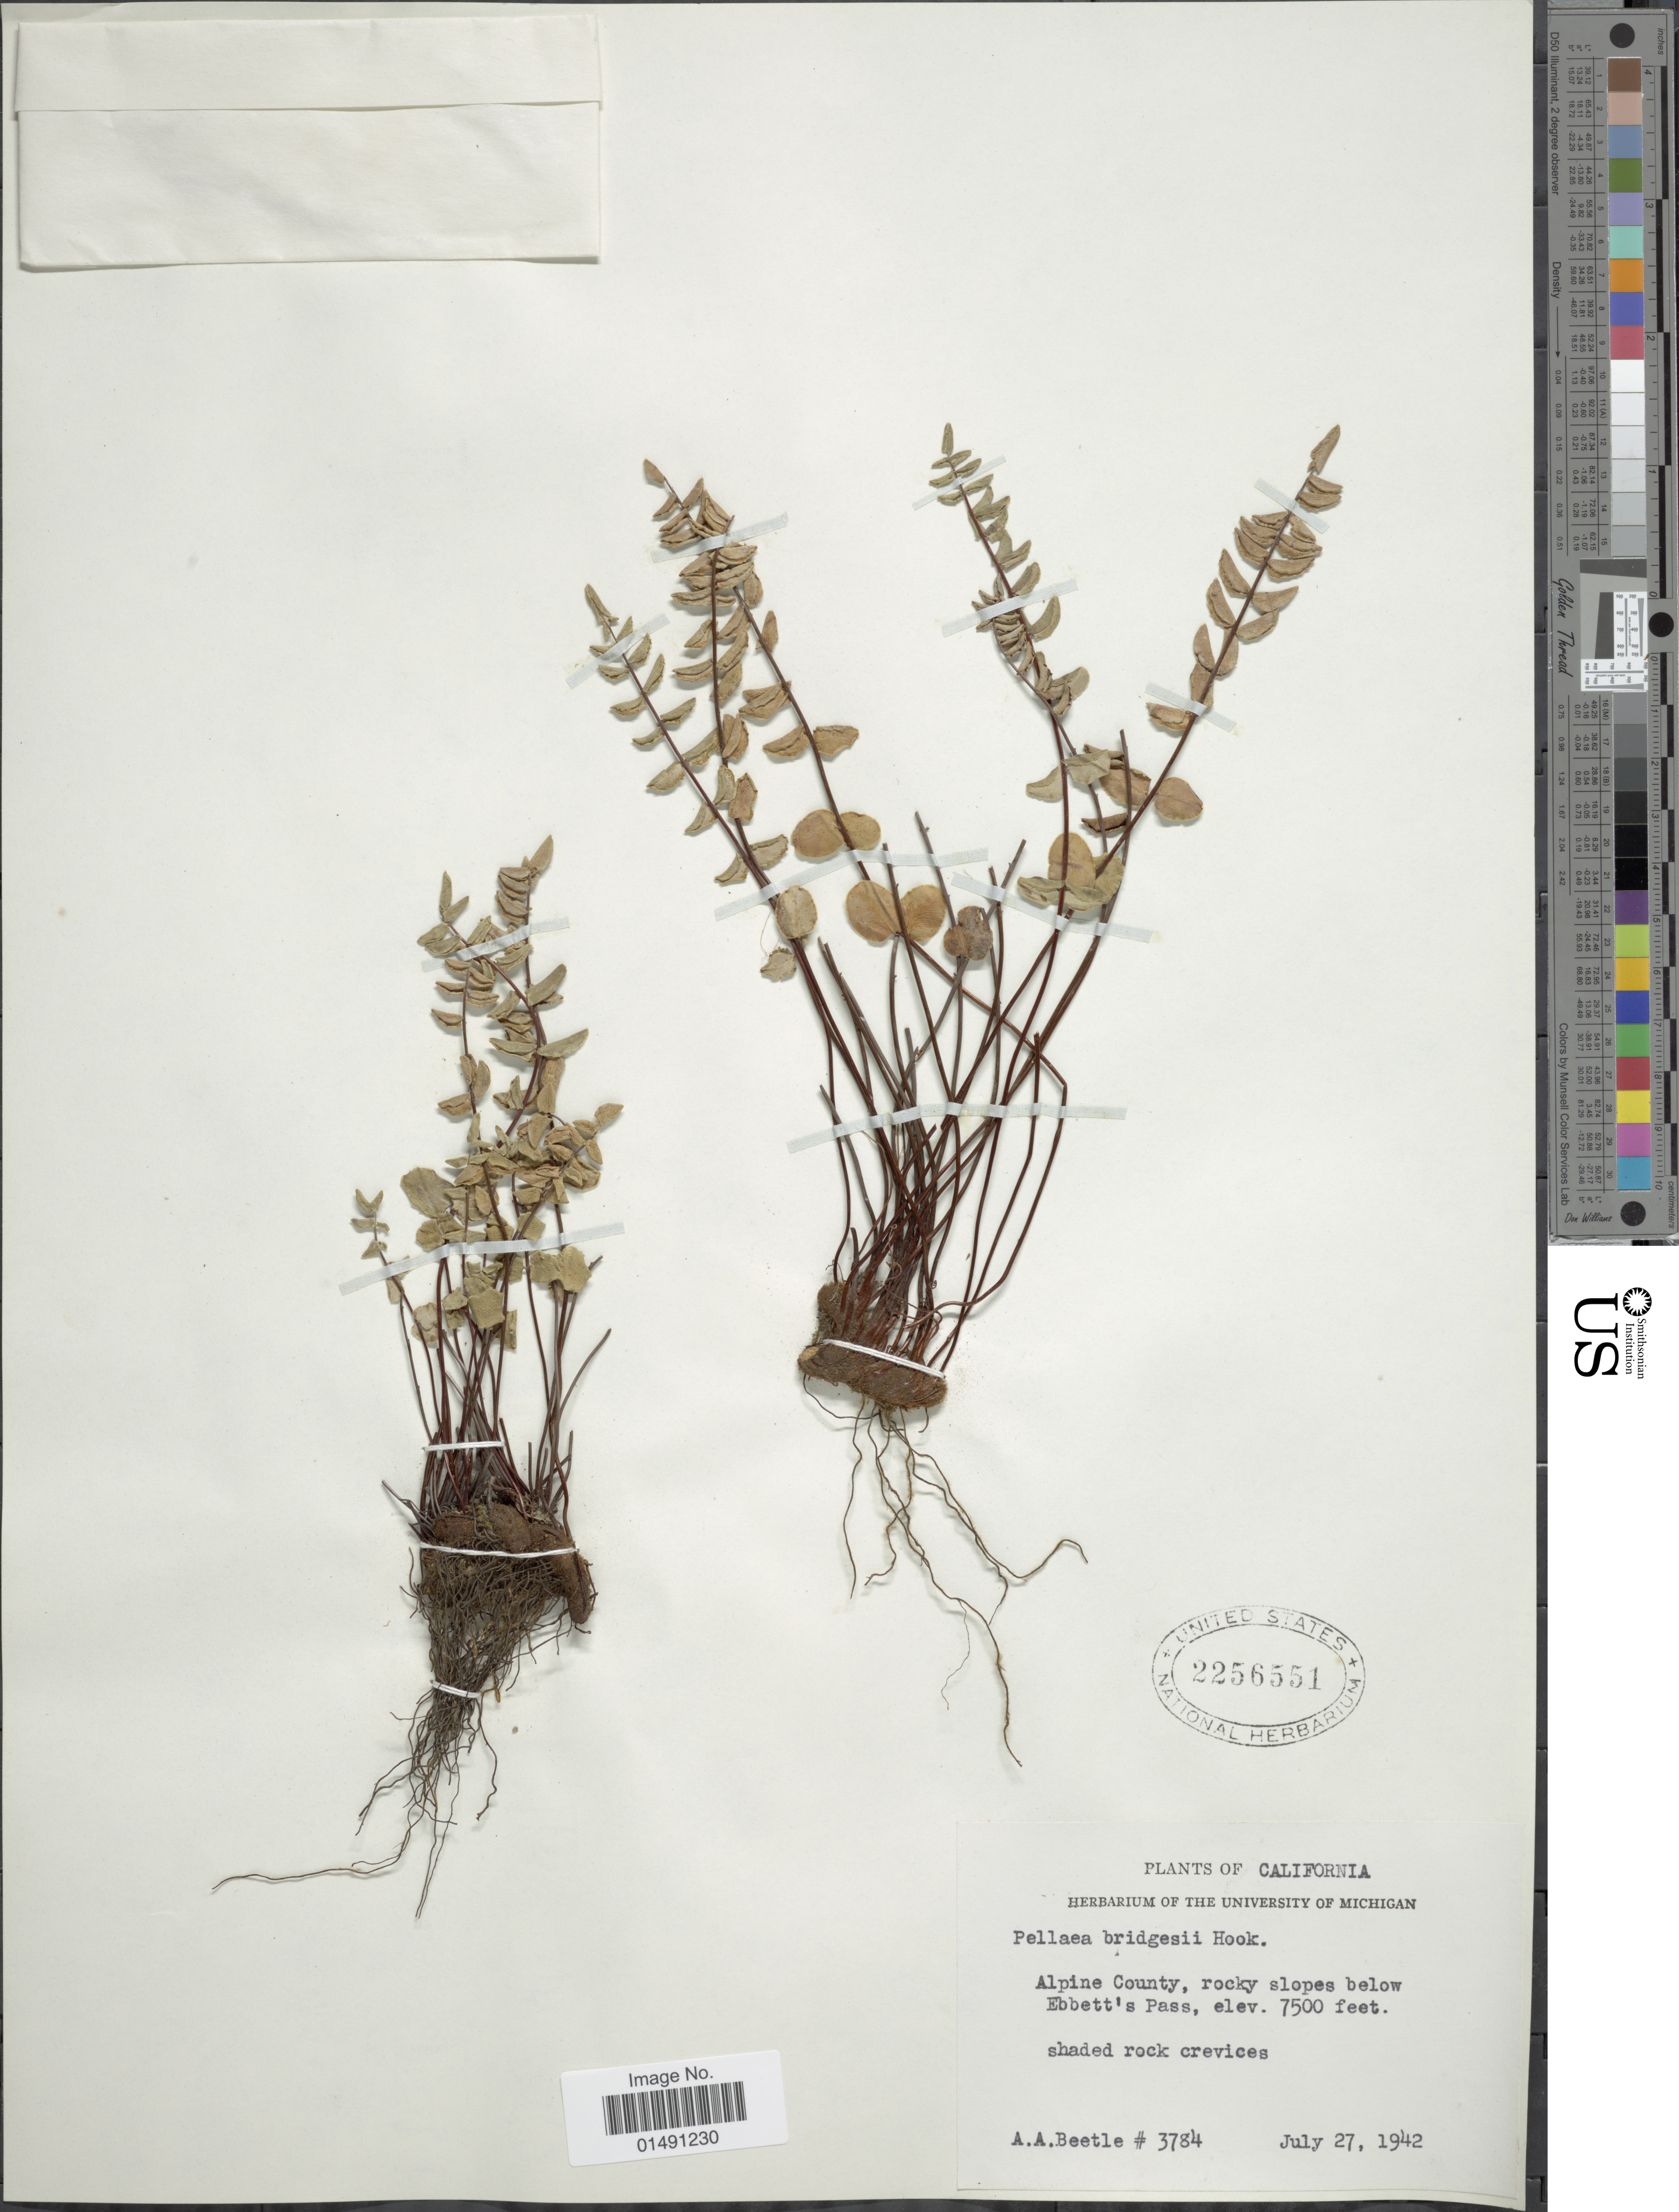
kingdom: Plantae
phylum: Tracheophyta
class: Polypodiopsida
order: Polypodiales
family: Pteridaceae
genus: Pellaea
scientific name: Pellaea bridgesii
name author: Hook.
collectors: A. A. Beetle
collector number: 3784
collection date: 1942-07-27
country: United States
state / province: California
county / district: Alpine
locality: Alpine County, rocky slopes below Ebett's Pass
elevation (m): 2286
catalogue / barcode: US 2256551